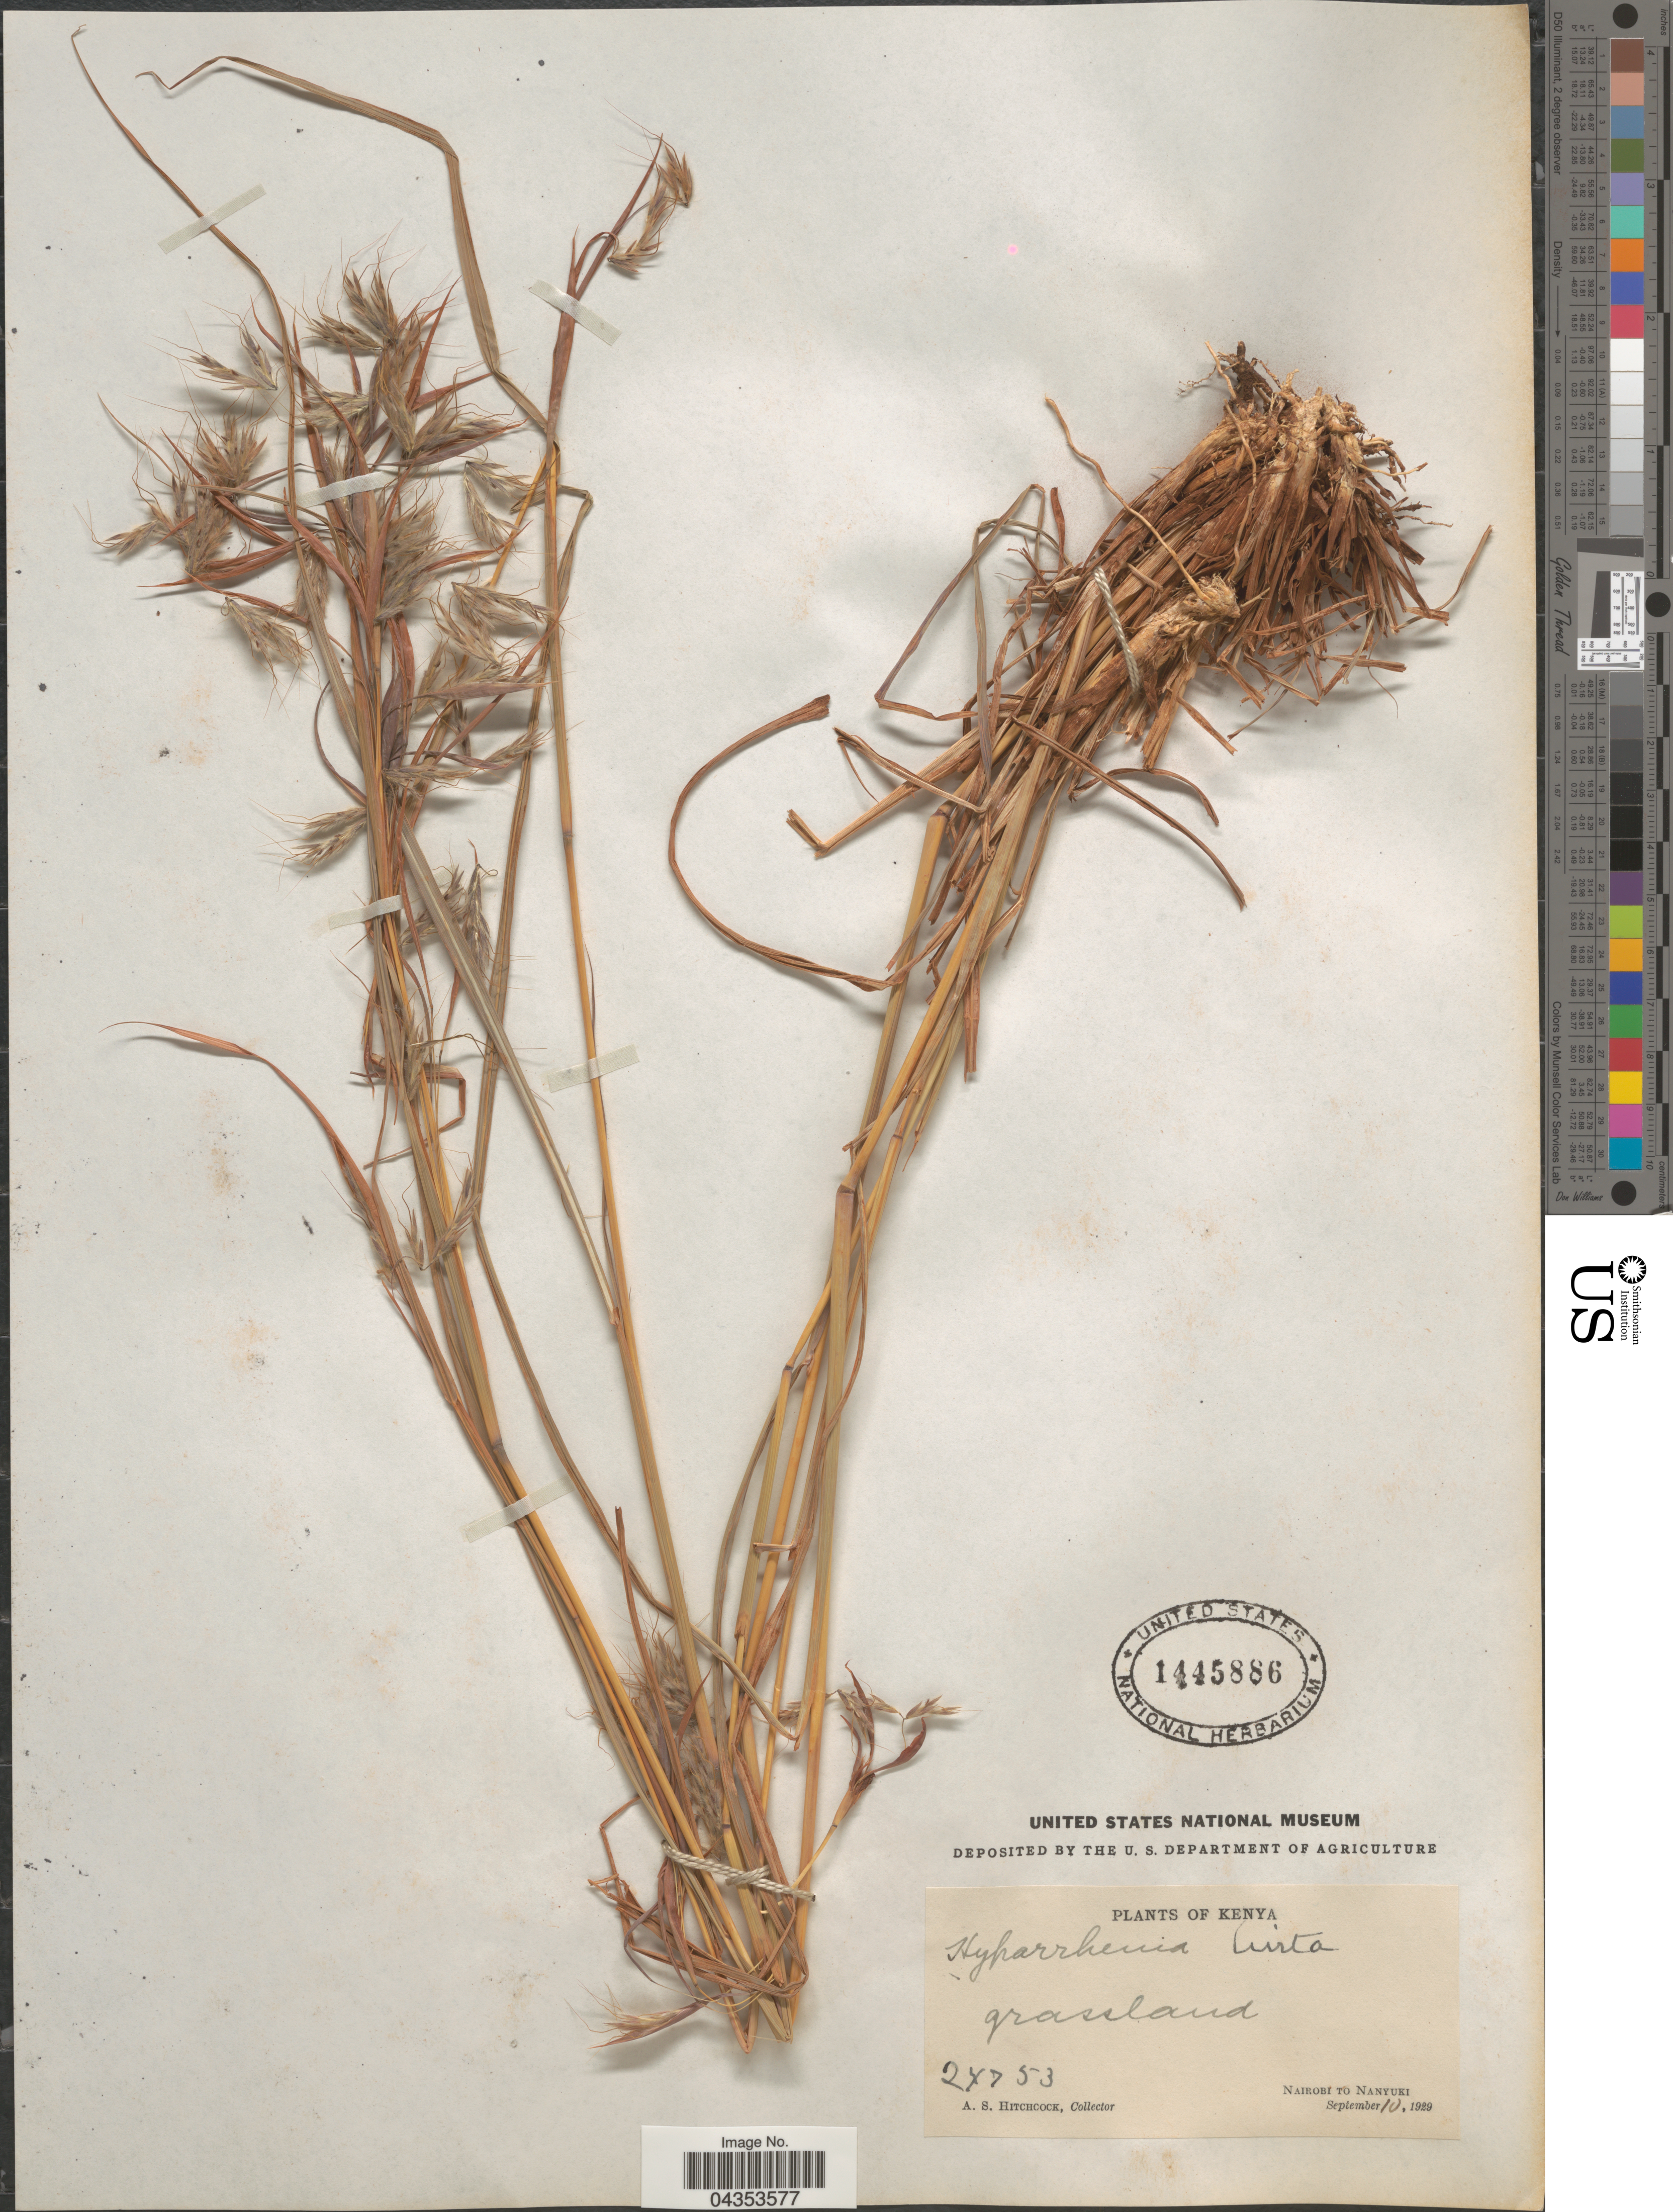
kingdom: Plantae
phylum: Tracheophyta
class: Liliopsida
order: Poales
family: Poaceae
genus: Hyparrhenia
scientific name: Hyparrhenia hirta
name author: (L.) Stapf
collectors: A. S. Hitchcock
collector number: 24753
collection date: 1929-09-10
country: Kenya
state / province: Nairobi Area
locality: Grassland. Nairobi to Nanyuki.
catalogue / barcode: US 1445886